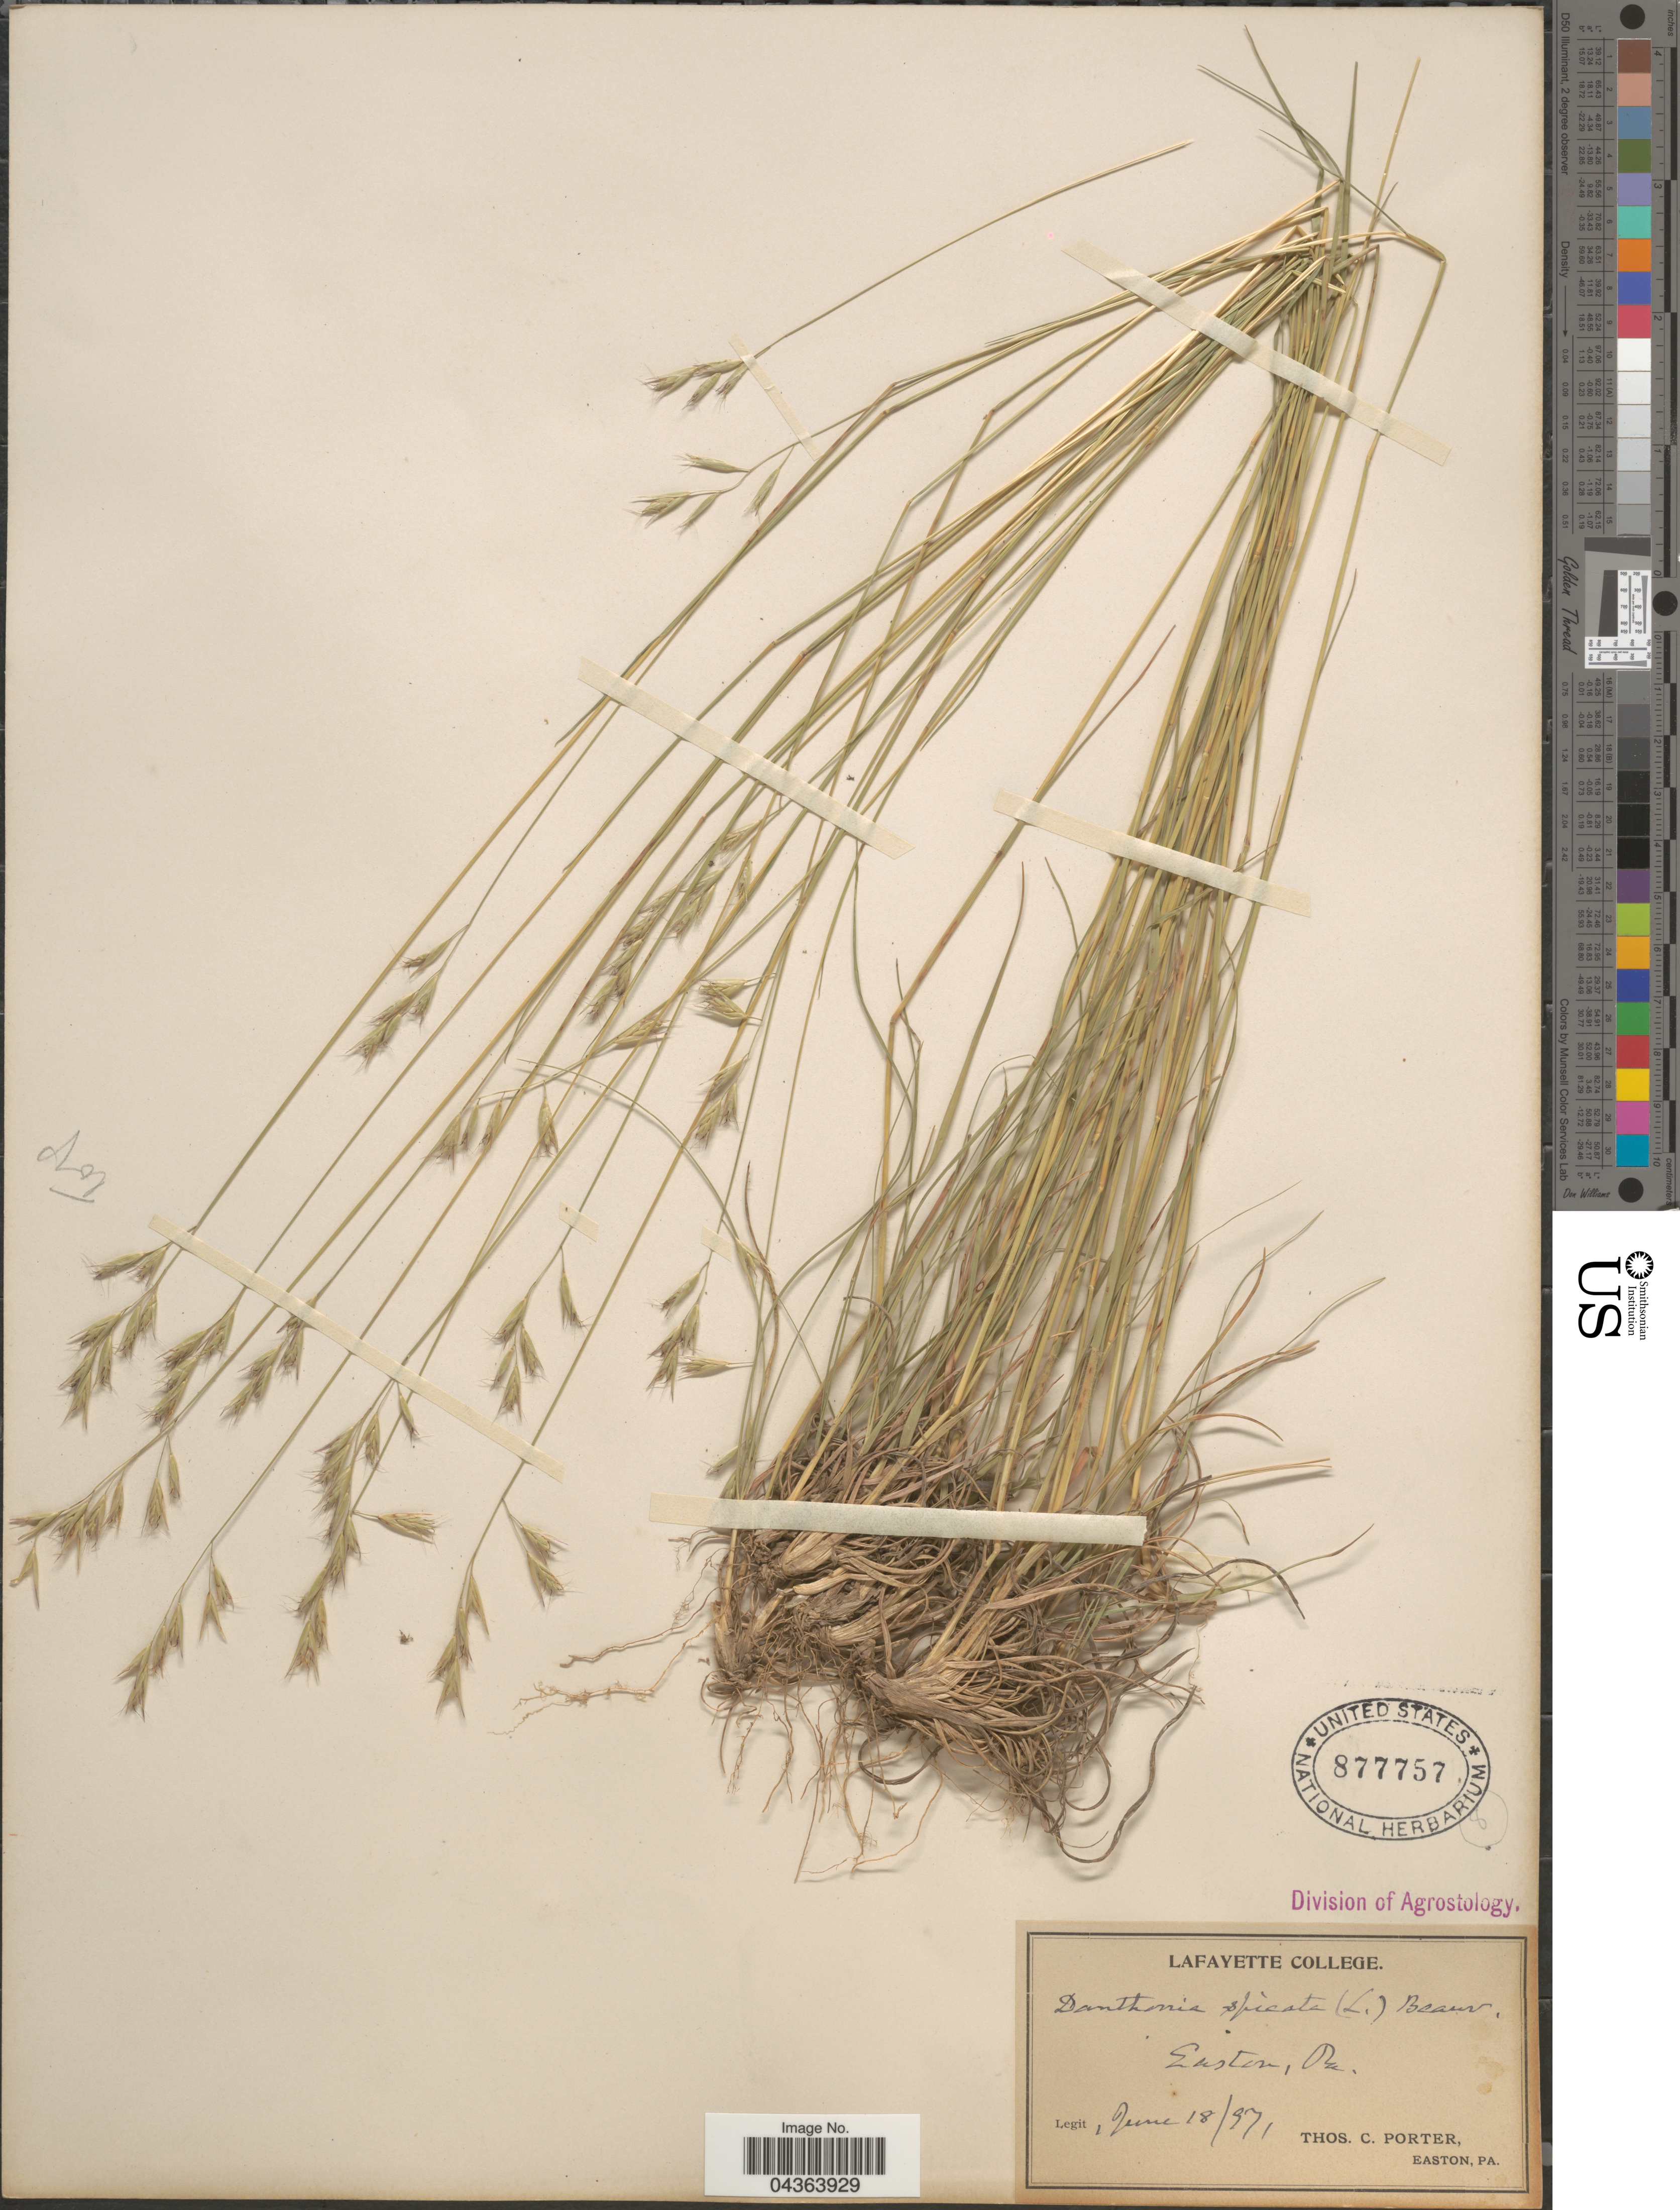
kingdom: Plantae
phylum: Tracheophyta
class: Liliopsida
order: Poales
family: Poaceae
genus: Danthonia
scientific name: Danthonia spicata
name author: (L.) P. Beauv. ex Roem. & Schult.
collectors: T. Porter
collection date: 1971-06-18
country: United States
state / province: Pennsylvania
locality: Easton.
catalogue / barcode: US 877757